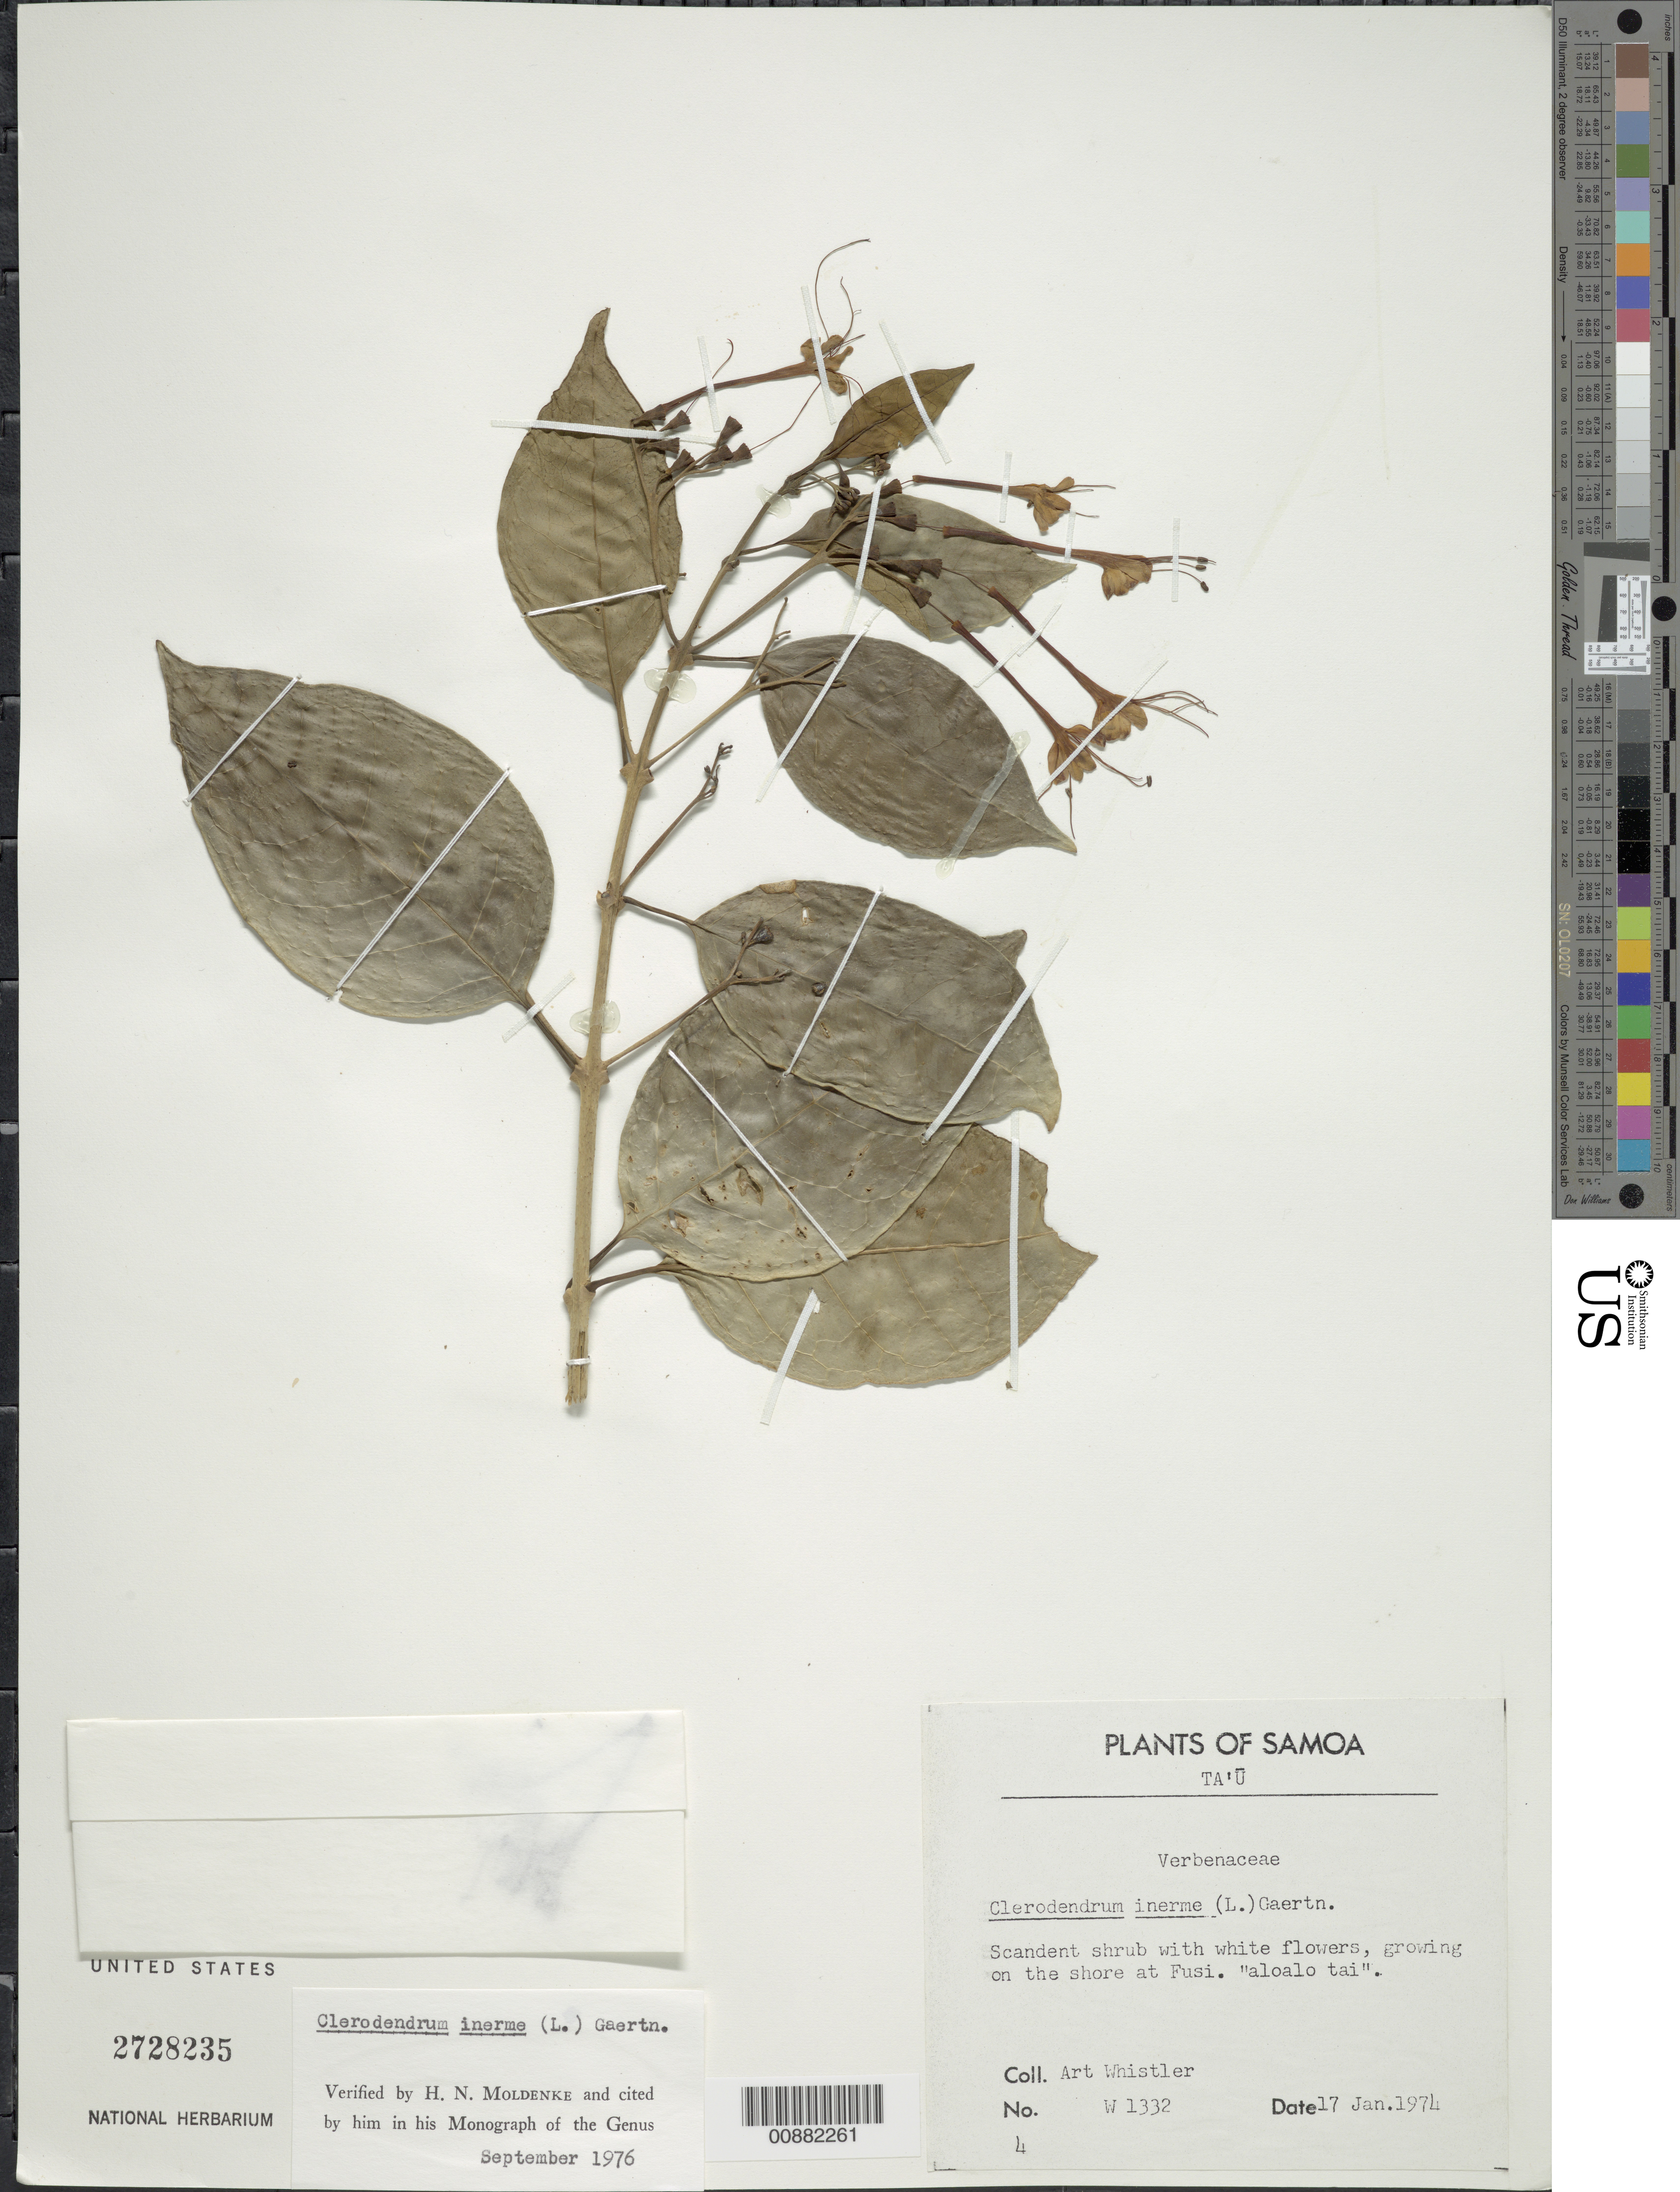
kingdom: Plantae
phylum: Tracheophyta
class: Magnoliopsida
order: Lamiales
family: Lamiaceae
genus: Clerodendrum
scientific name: Clerodendrum inerme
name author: (L.) Gaertn.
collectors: A. Whistler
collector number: W 1332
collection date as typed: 17 Jan 1974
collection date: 1974-01-17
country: American Samoa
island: Ta'u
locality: Ta'u, on the snore at fusi.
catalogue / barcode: US 2728235